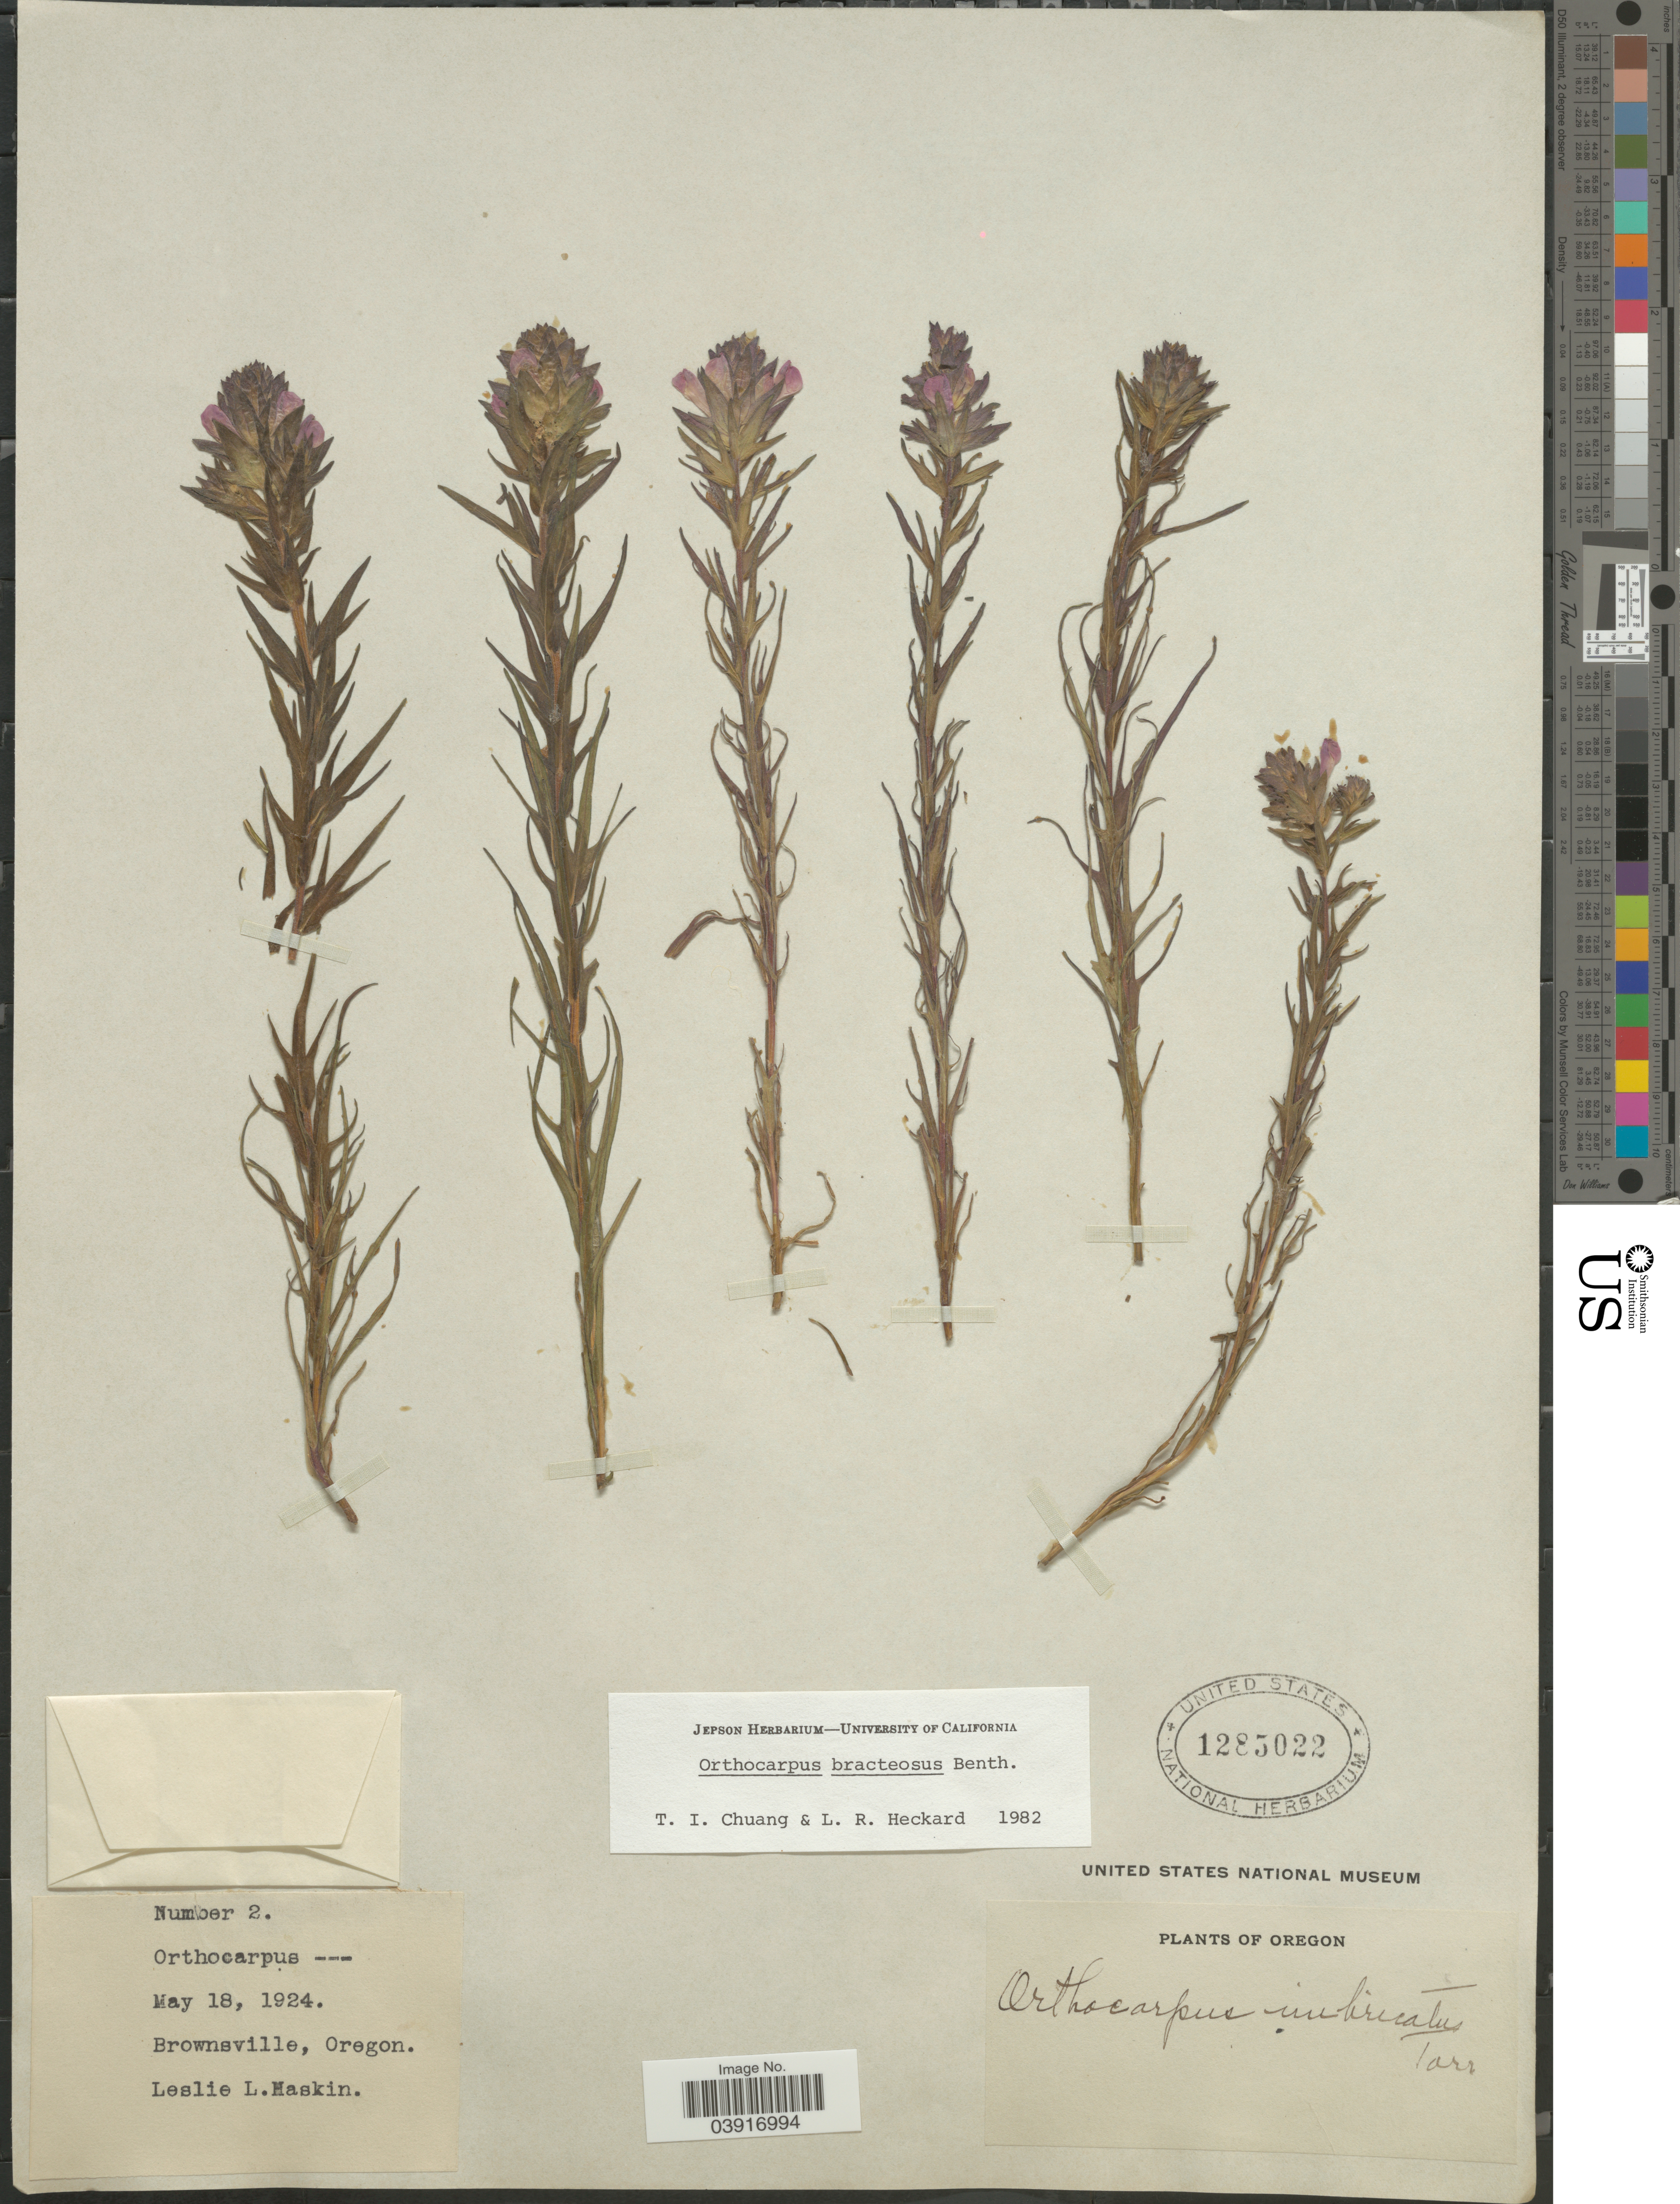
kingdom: Plantae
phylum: Tracheophyta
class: Magnoliopsida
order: Lamiales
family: Orobanchaceae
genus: Orthocarpus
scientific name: Orthocarpus bracteosus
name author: Benth.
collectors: L. Haskin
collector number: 2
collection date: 1924-05-18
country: United States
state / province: Oregon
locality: Brownsville.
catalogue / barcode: US 1285022